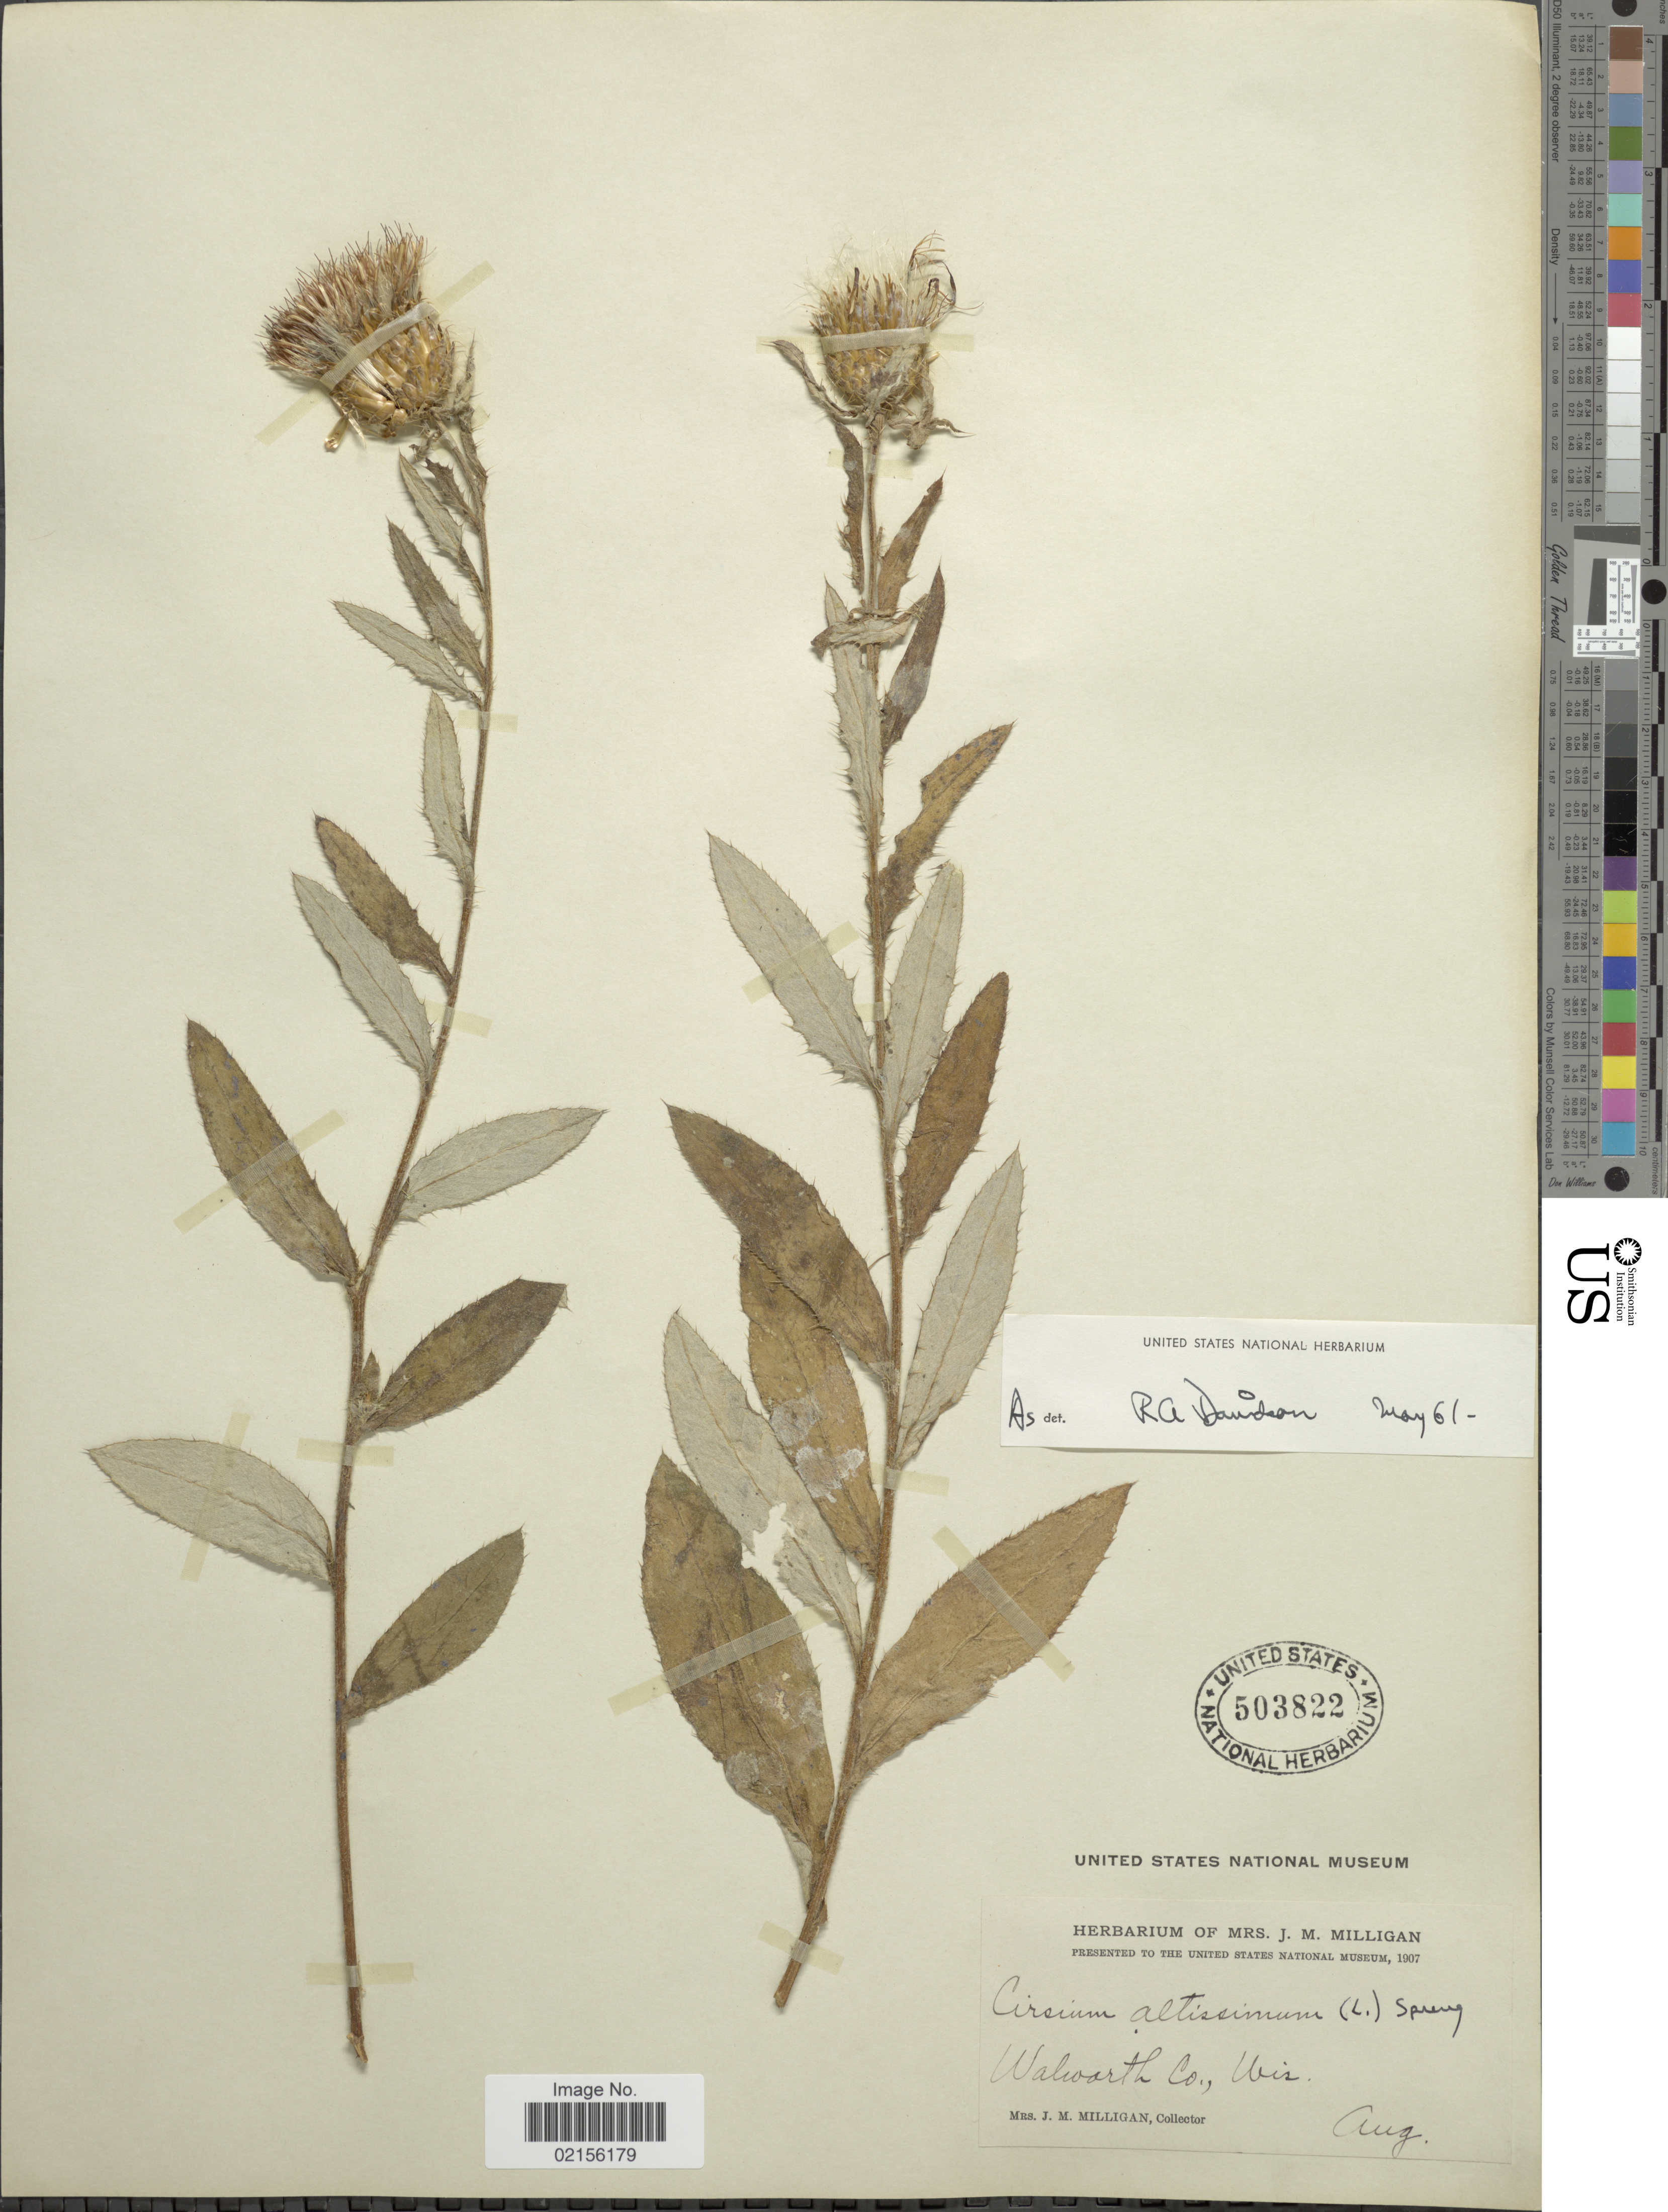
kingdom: Plantae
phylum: Tracheophyta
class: Magnoliopsida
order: Asterales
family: Asteraceae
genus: Cirsium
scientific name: Cirsium altissimum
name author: (L.) Spreng.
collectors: J. Milligan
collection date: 1907-08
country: United States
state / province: Wisconsin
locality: Walworth Co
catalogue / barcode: US 503822